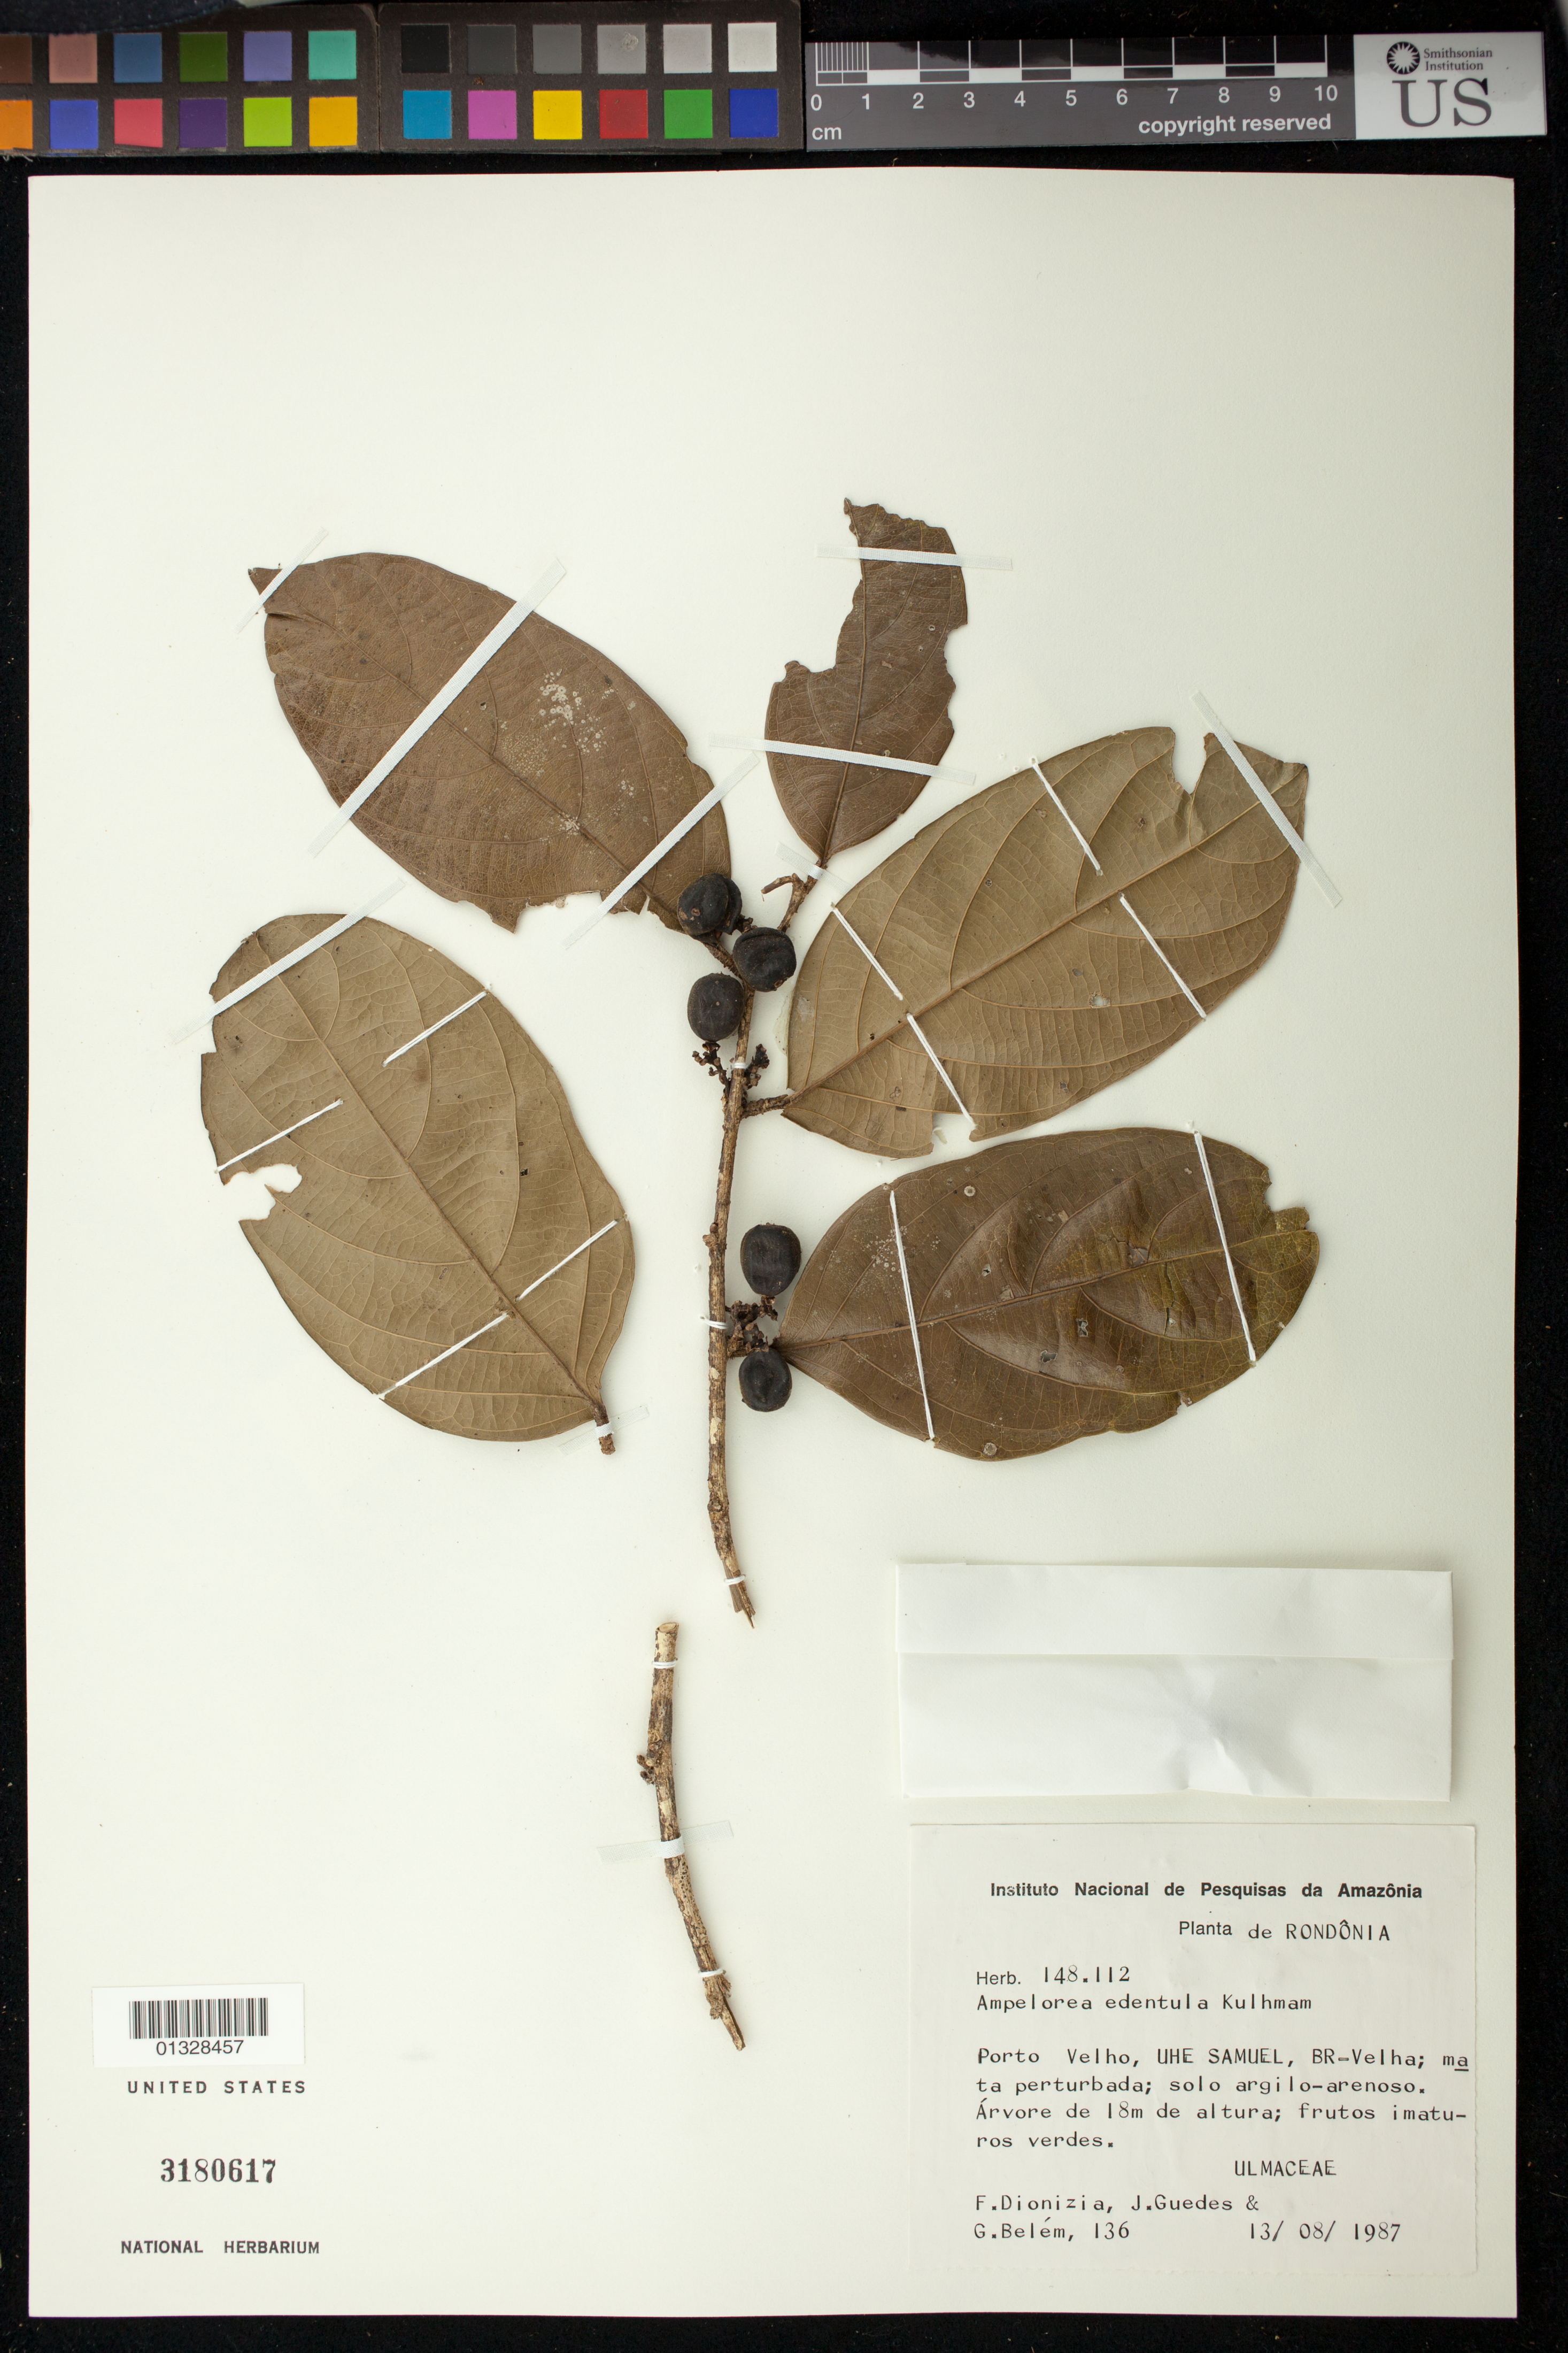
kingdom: Plantae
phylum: Tracheophyta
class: Magnoliopsida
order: Rosales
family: Cannabaceae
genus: Ampelocera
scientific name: Ampelocera edentula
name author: Kuhlm.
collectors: F. Dionizia, J. Guedes & G. Belém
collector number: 136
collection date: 1987-08-13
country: Brazil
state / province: Rondônia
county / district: Porto Velho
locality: UHE Samuel, BR- Velha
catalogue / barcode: US 3180617